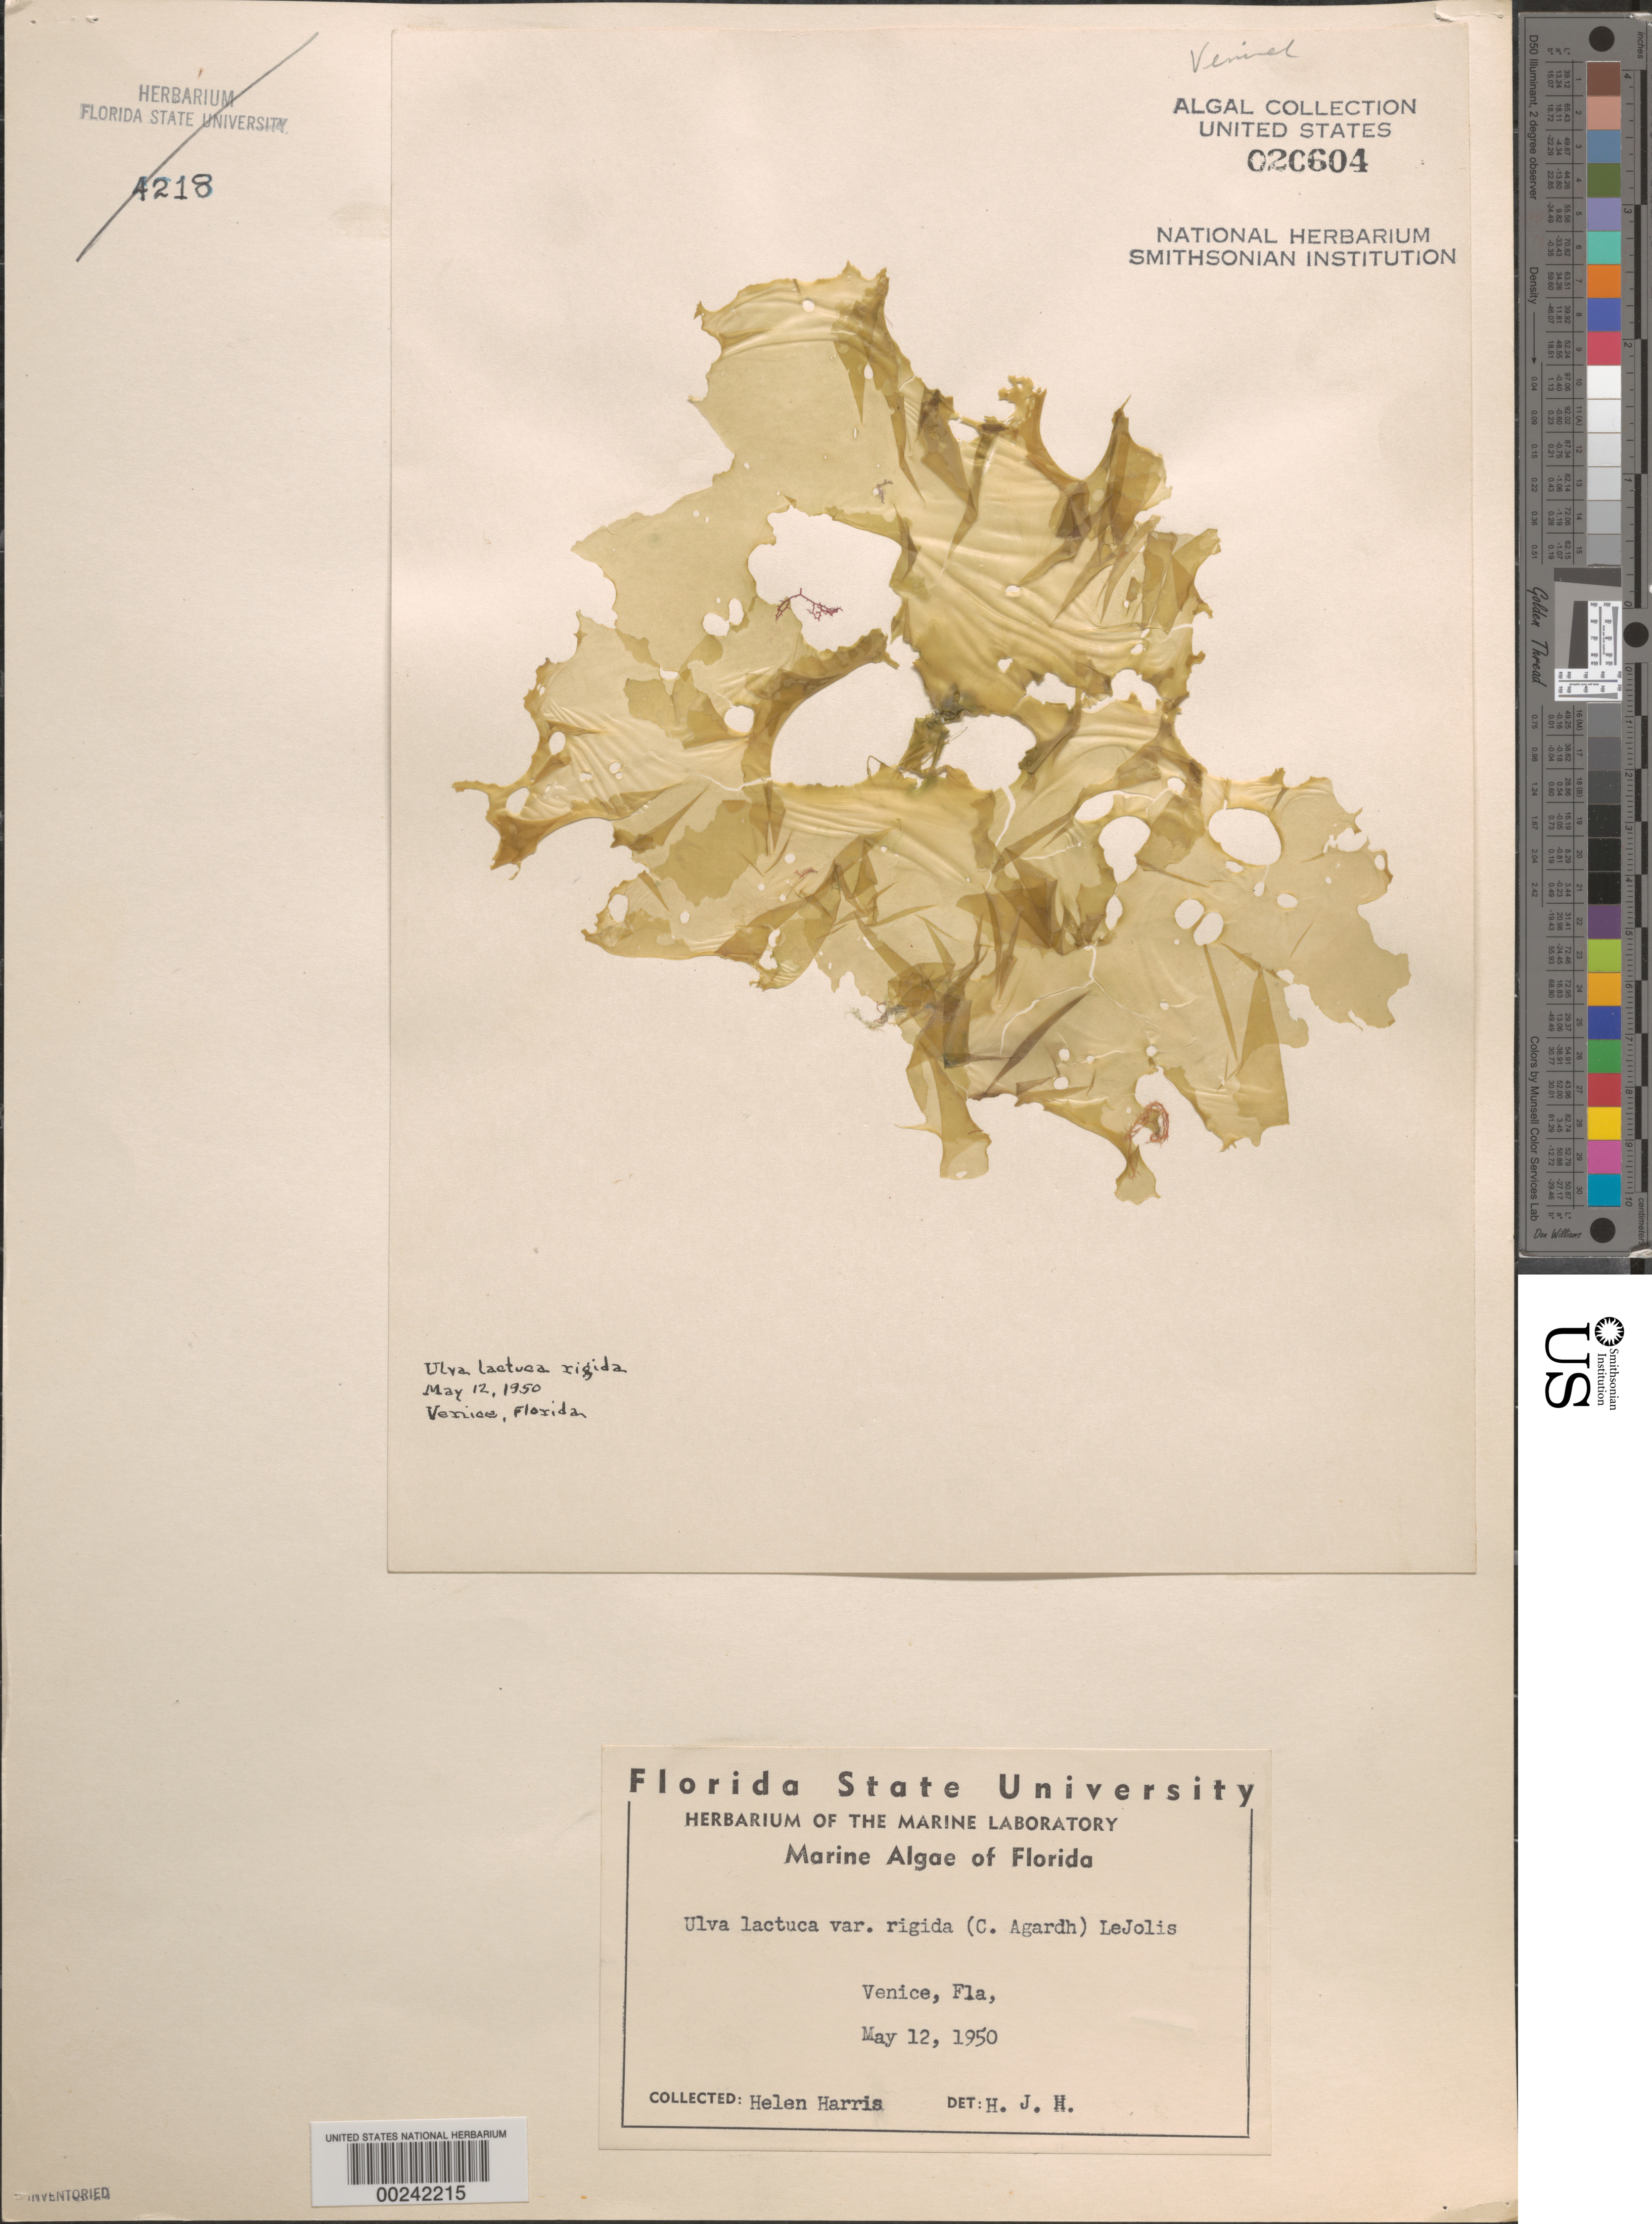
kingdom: Plantae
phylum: Chlorophyta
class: Ulvophyceae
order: Ulvales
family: Ulvaceae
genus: Ulva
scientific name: Ulva lactuca var. rigida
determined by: Humm, Harold J.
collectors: H. Harris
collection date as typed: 12 May 1950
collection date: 1950-05-12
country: United States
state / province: Florida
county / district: Sarasota County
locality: Venice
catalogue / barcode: US 20604